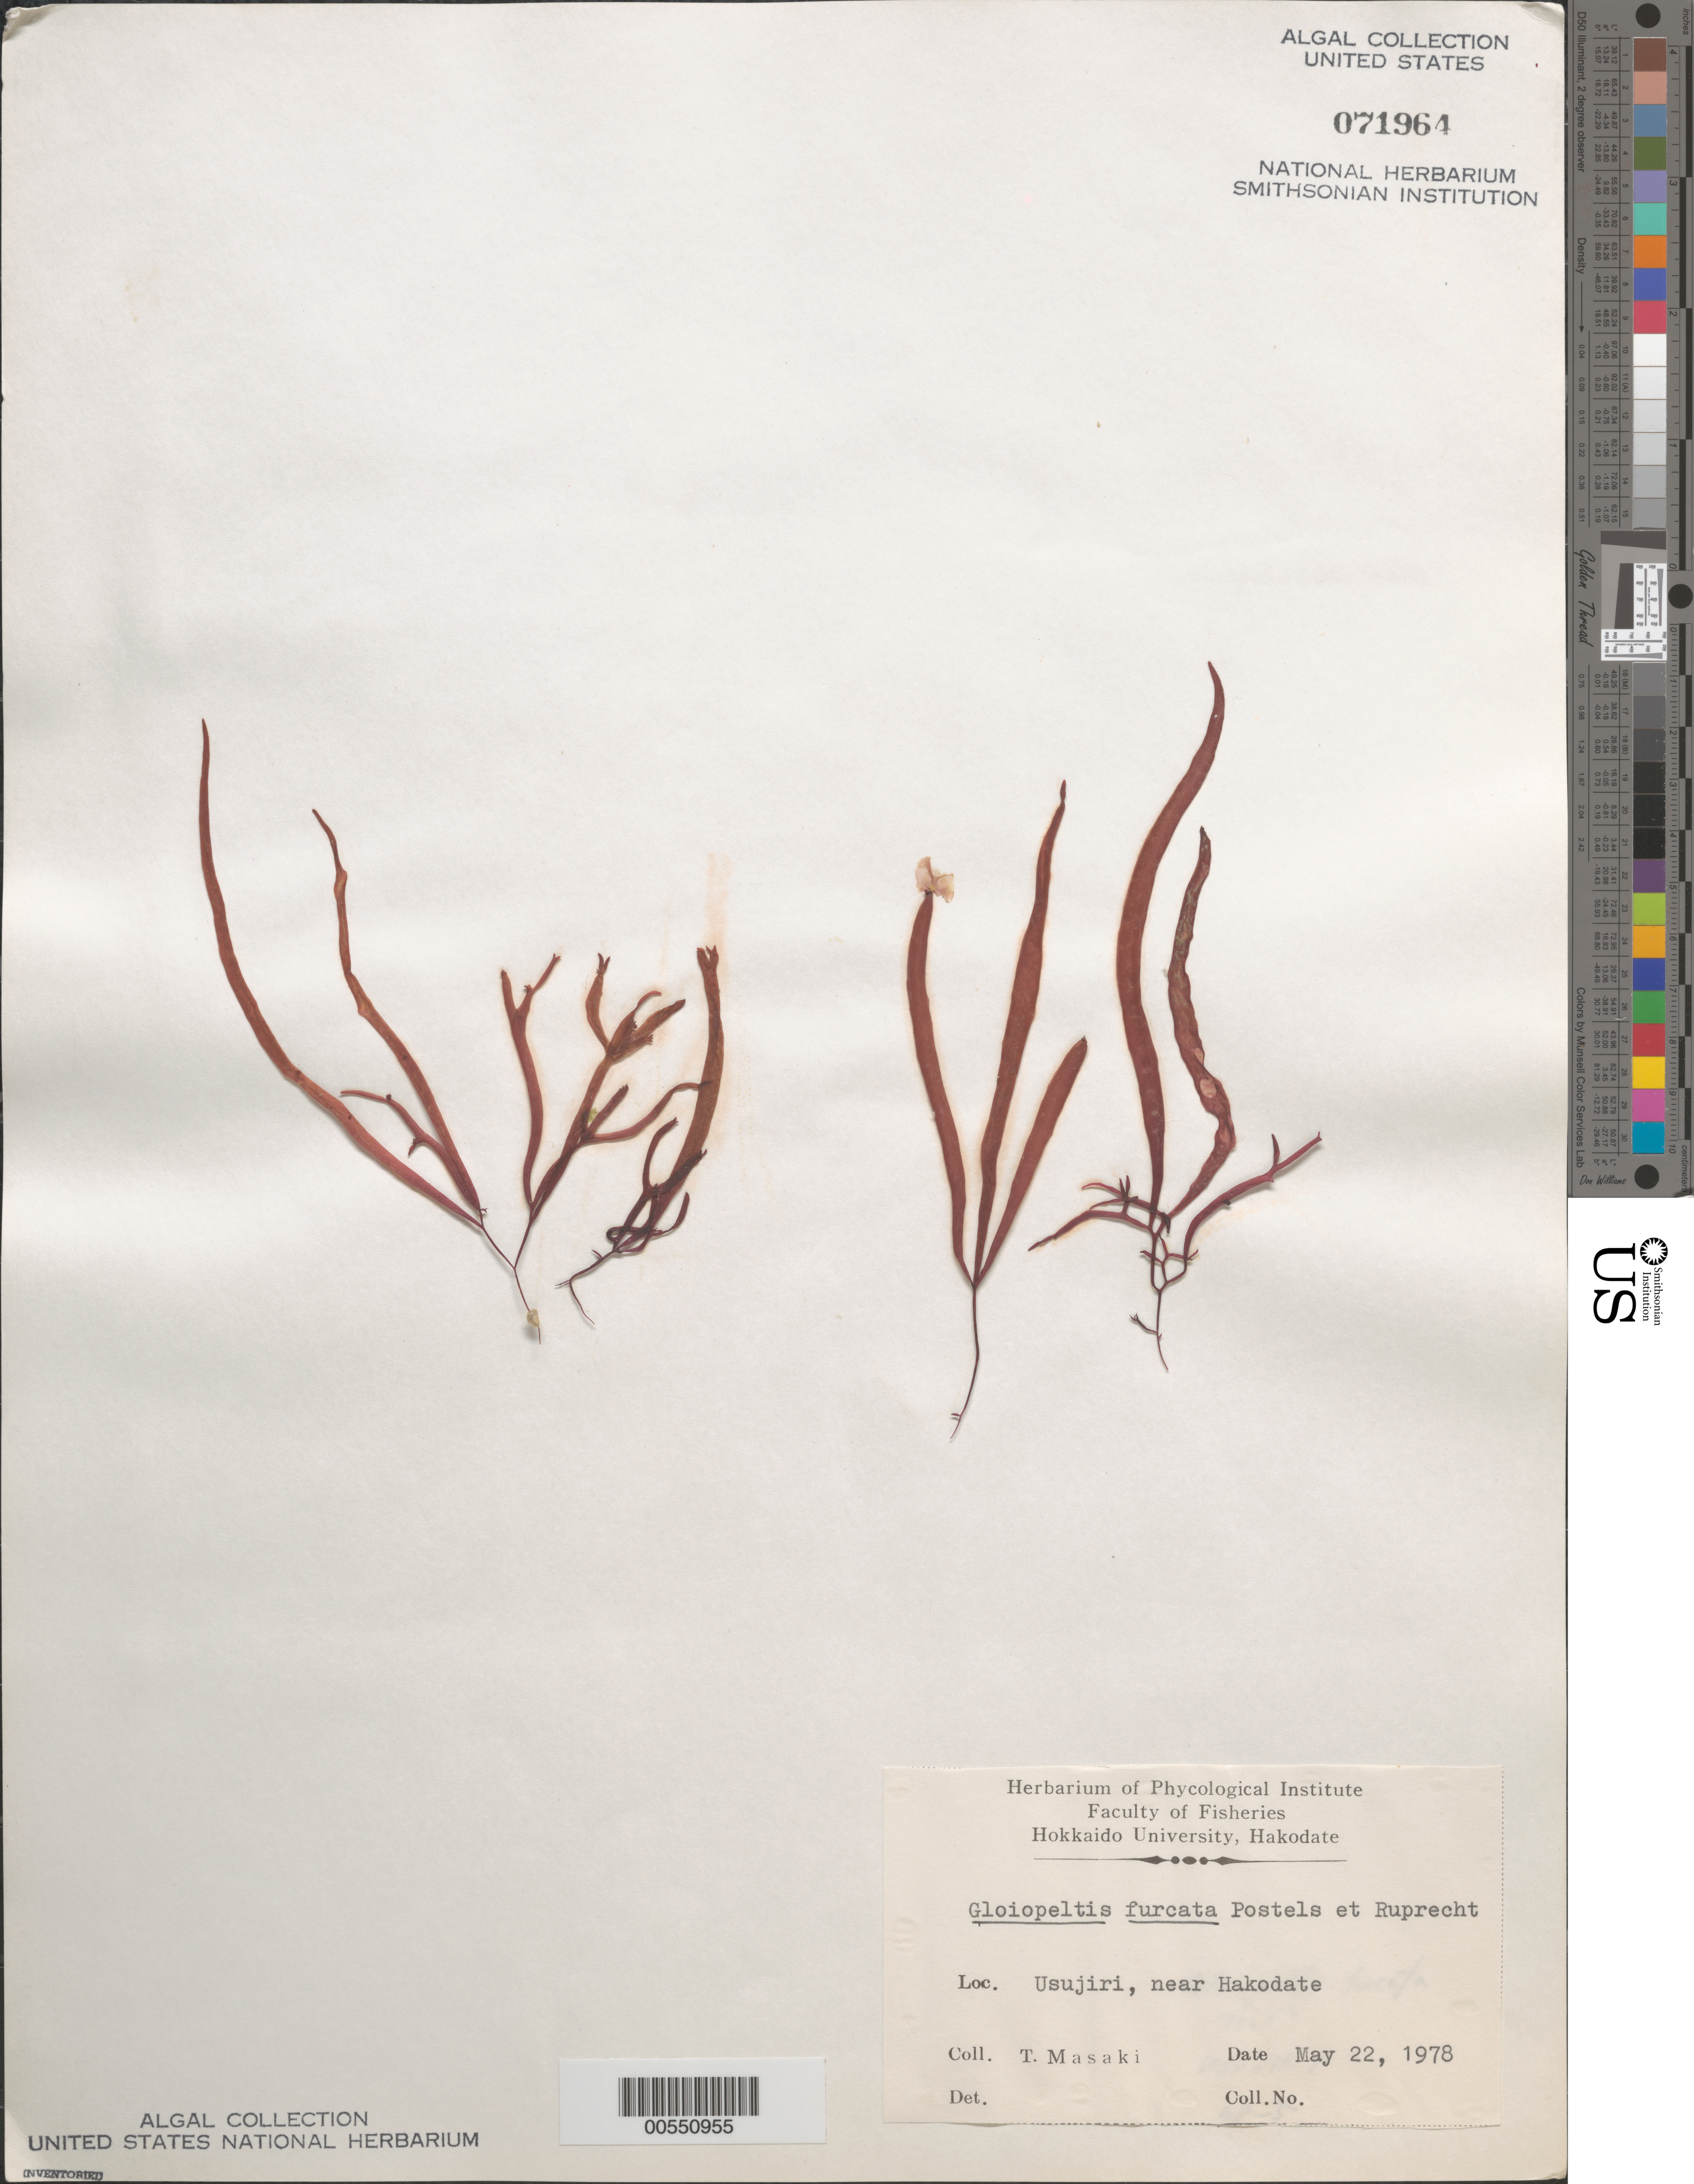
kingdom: Plantae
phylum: Rhodophyta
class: Florideophyceae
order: Gigartinales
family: Endocladiaceae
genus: Gloiopeltis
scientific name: Gloiopeltis furcata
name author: (Postels & Rupr.) J. Agardh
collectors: T. Masaki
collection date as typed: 22 May 1978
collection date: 1978-05-22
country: Japan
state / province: Hokkaido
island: Hokkaido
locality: Usujiri, near Hakodate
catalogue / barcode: US 71964